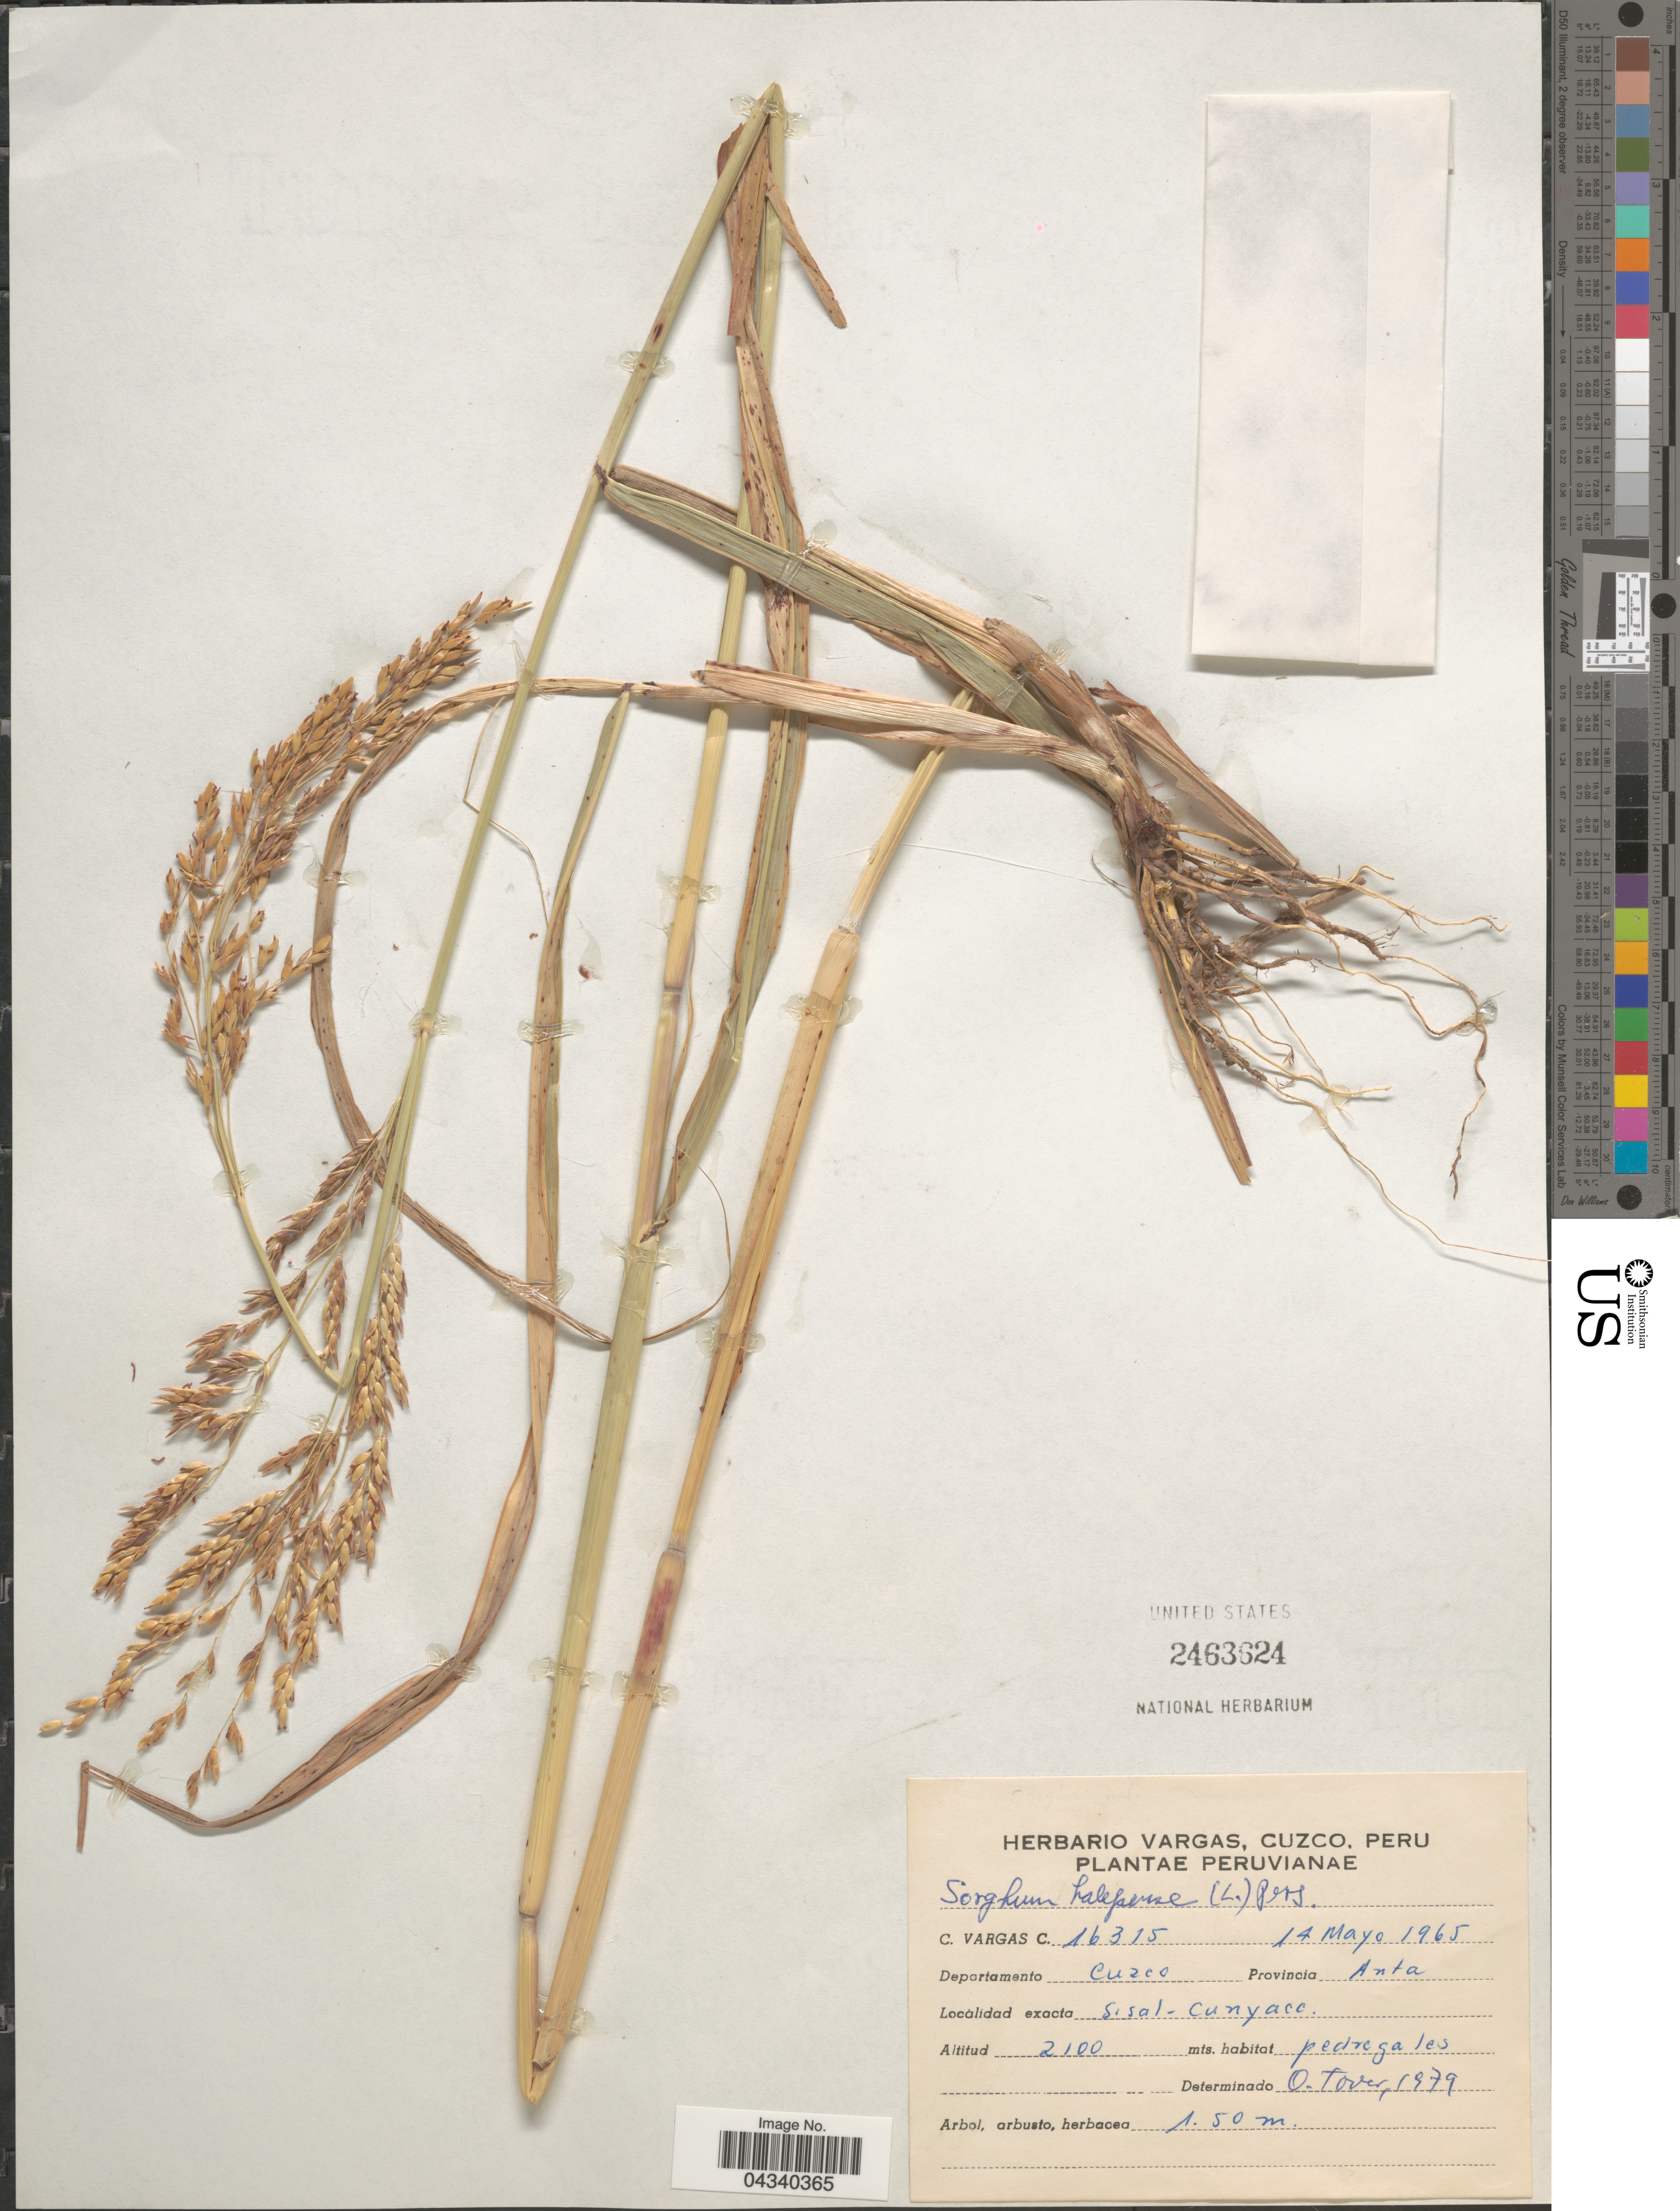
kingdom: Plantae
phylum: Tracheophyta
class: Liliopsida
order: Poales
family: Poaceae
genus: Sorghum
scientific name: Sorghum halepense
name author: (L.) Pers.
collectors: C. Vargas Calderón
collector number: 16315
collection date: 1965-05-14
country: Peru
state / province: Cusco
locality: Departamento Cuzco. Provincia Anta.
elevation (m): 2100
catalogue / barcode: US 2463624